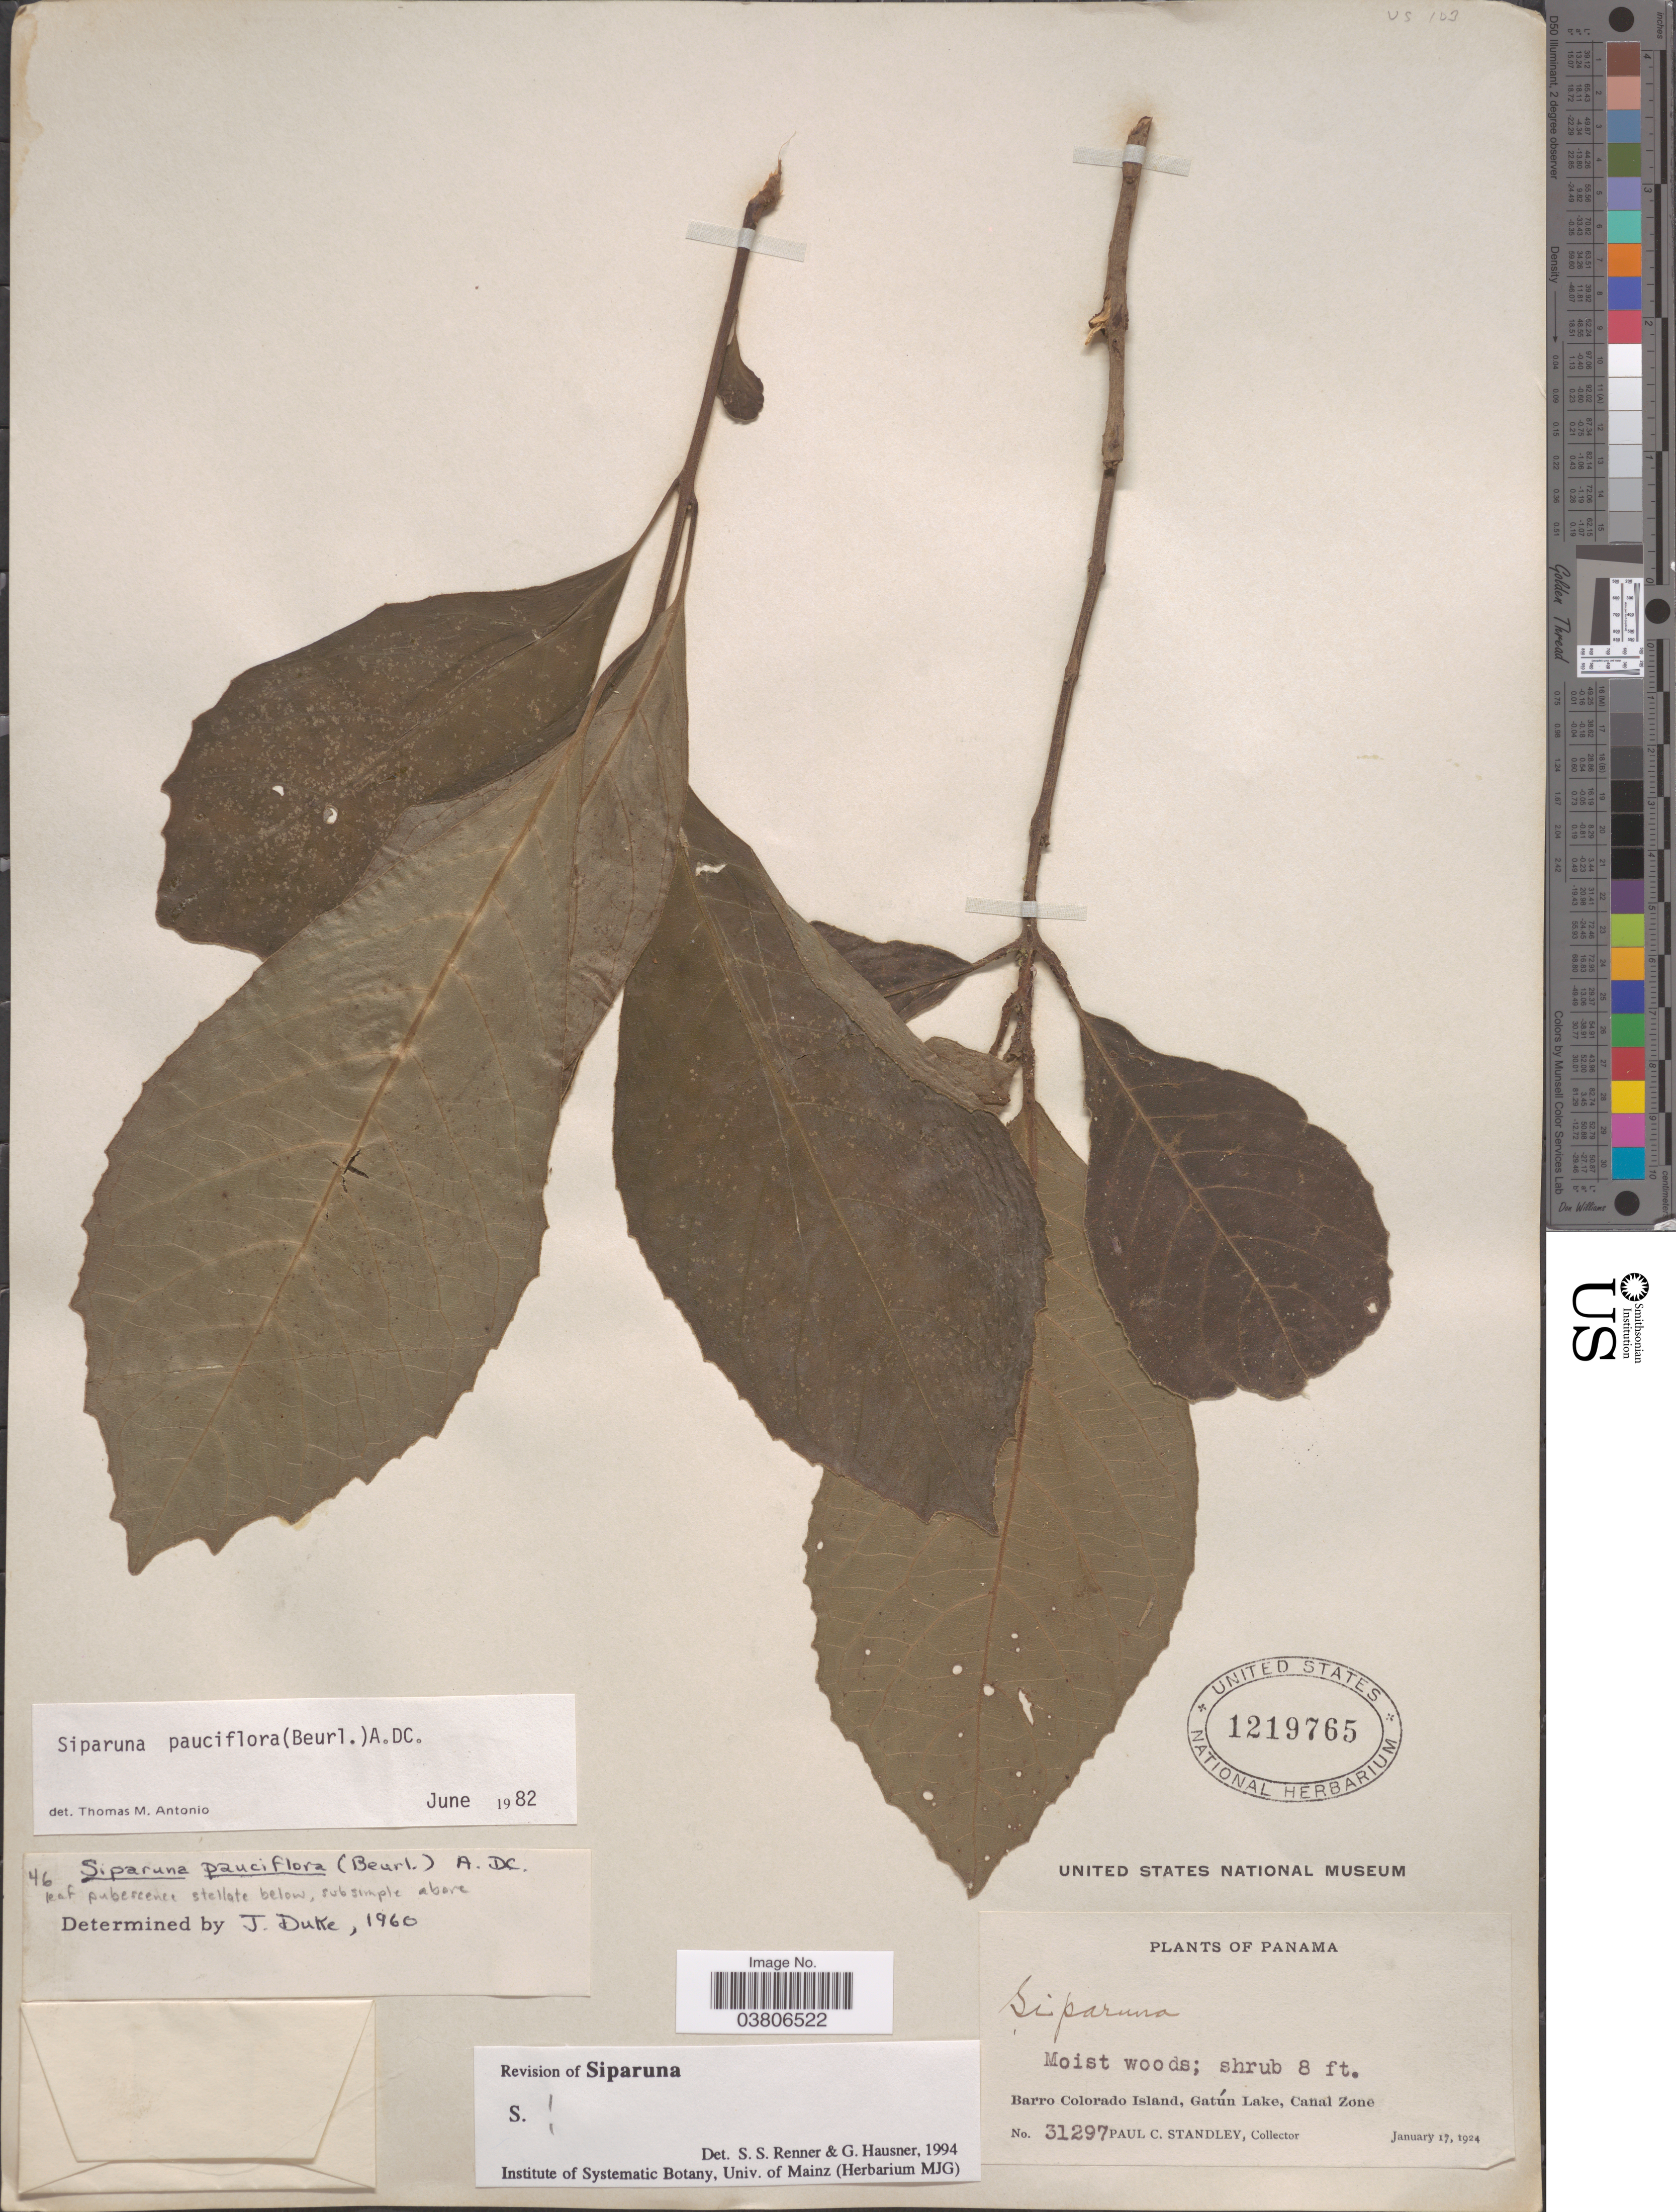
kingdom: Plantae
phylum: Tracheophyta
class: Magnoliopsida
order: Laurales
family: Siparunaceae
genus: Siparuna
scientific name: Siparuna pauciflora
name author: (Beurling) A. DC.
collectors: P. C. Standley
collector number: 31297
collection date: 1924-01-17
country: Panama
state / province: Panamá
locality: Barro Colorado Island, Gatún Lake, Canal Zone.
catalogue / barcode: US 1219765